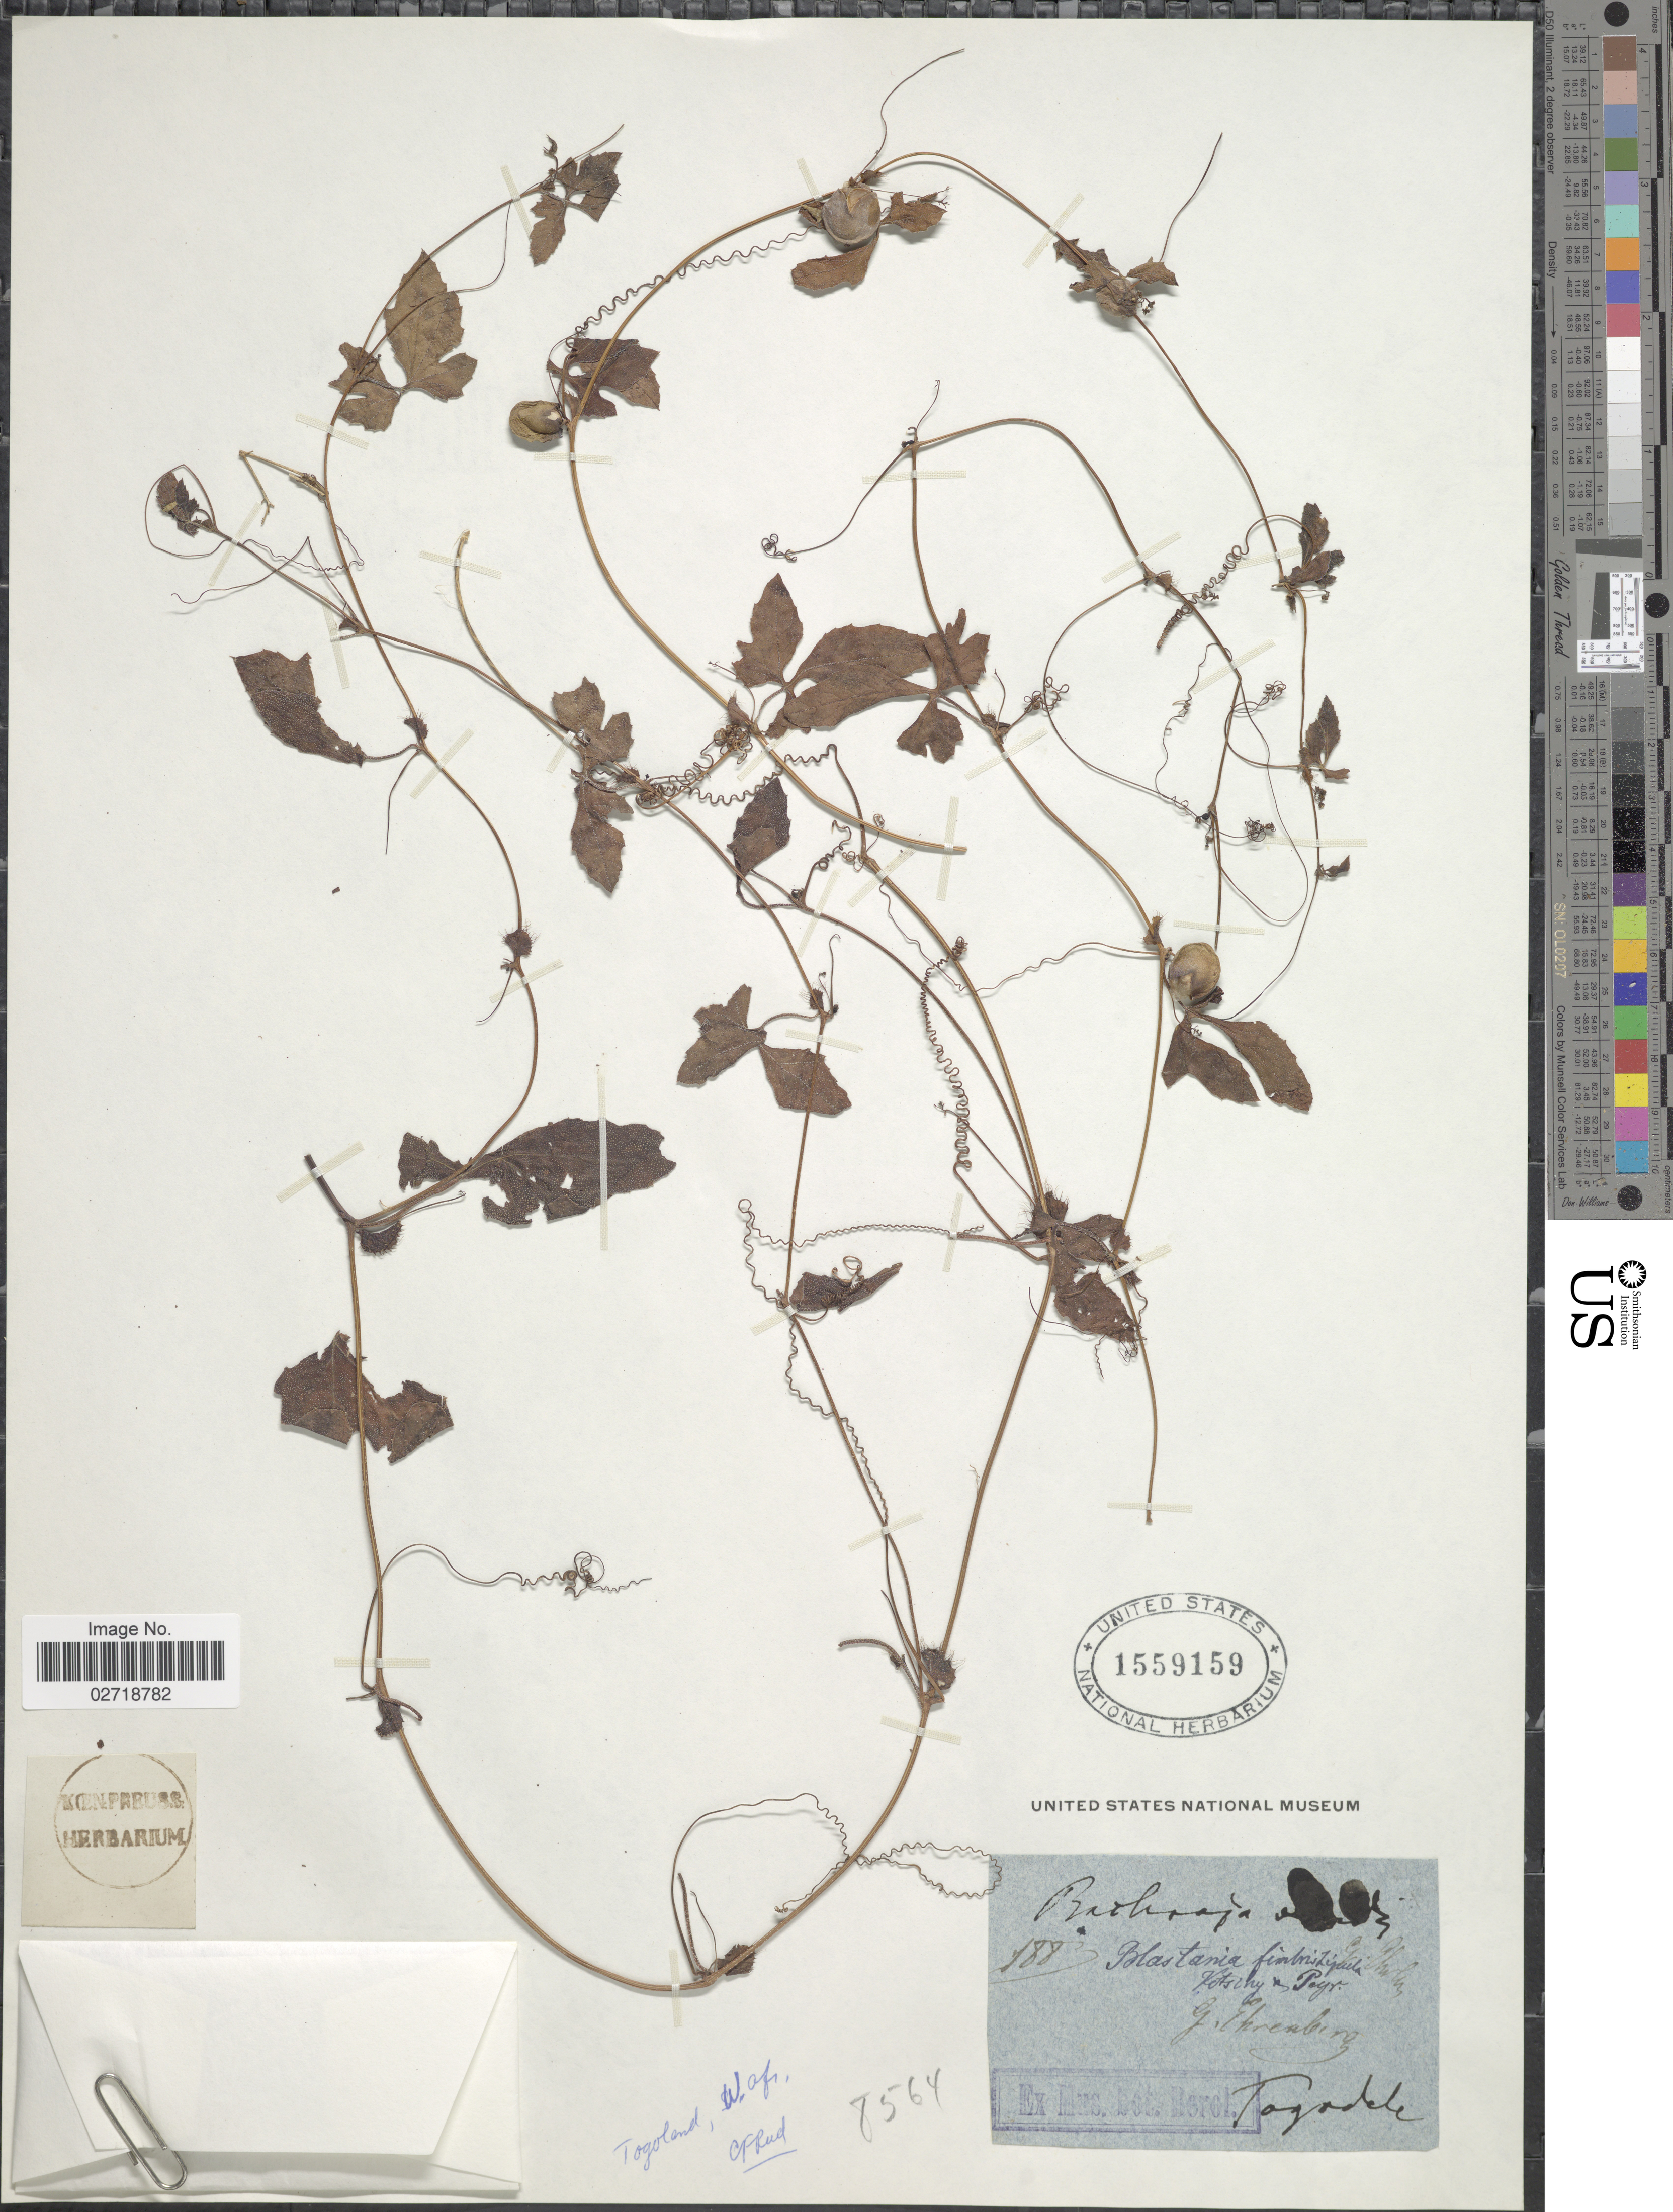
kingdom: Plantae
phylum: Tracheophyta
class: Magnoliopsida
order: Cucurbitales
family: Cucurbitaceae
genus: Blastania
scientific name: Blastania cerasiformis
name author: (Stocks) A. Meeuse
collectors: G. Ehrenberg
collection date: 1883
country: Togo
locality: Togadele. Togoland, W. Afr.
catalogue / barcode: US 1559159